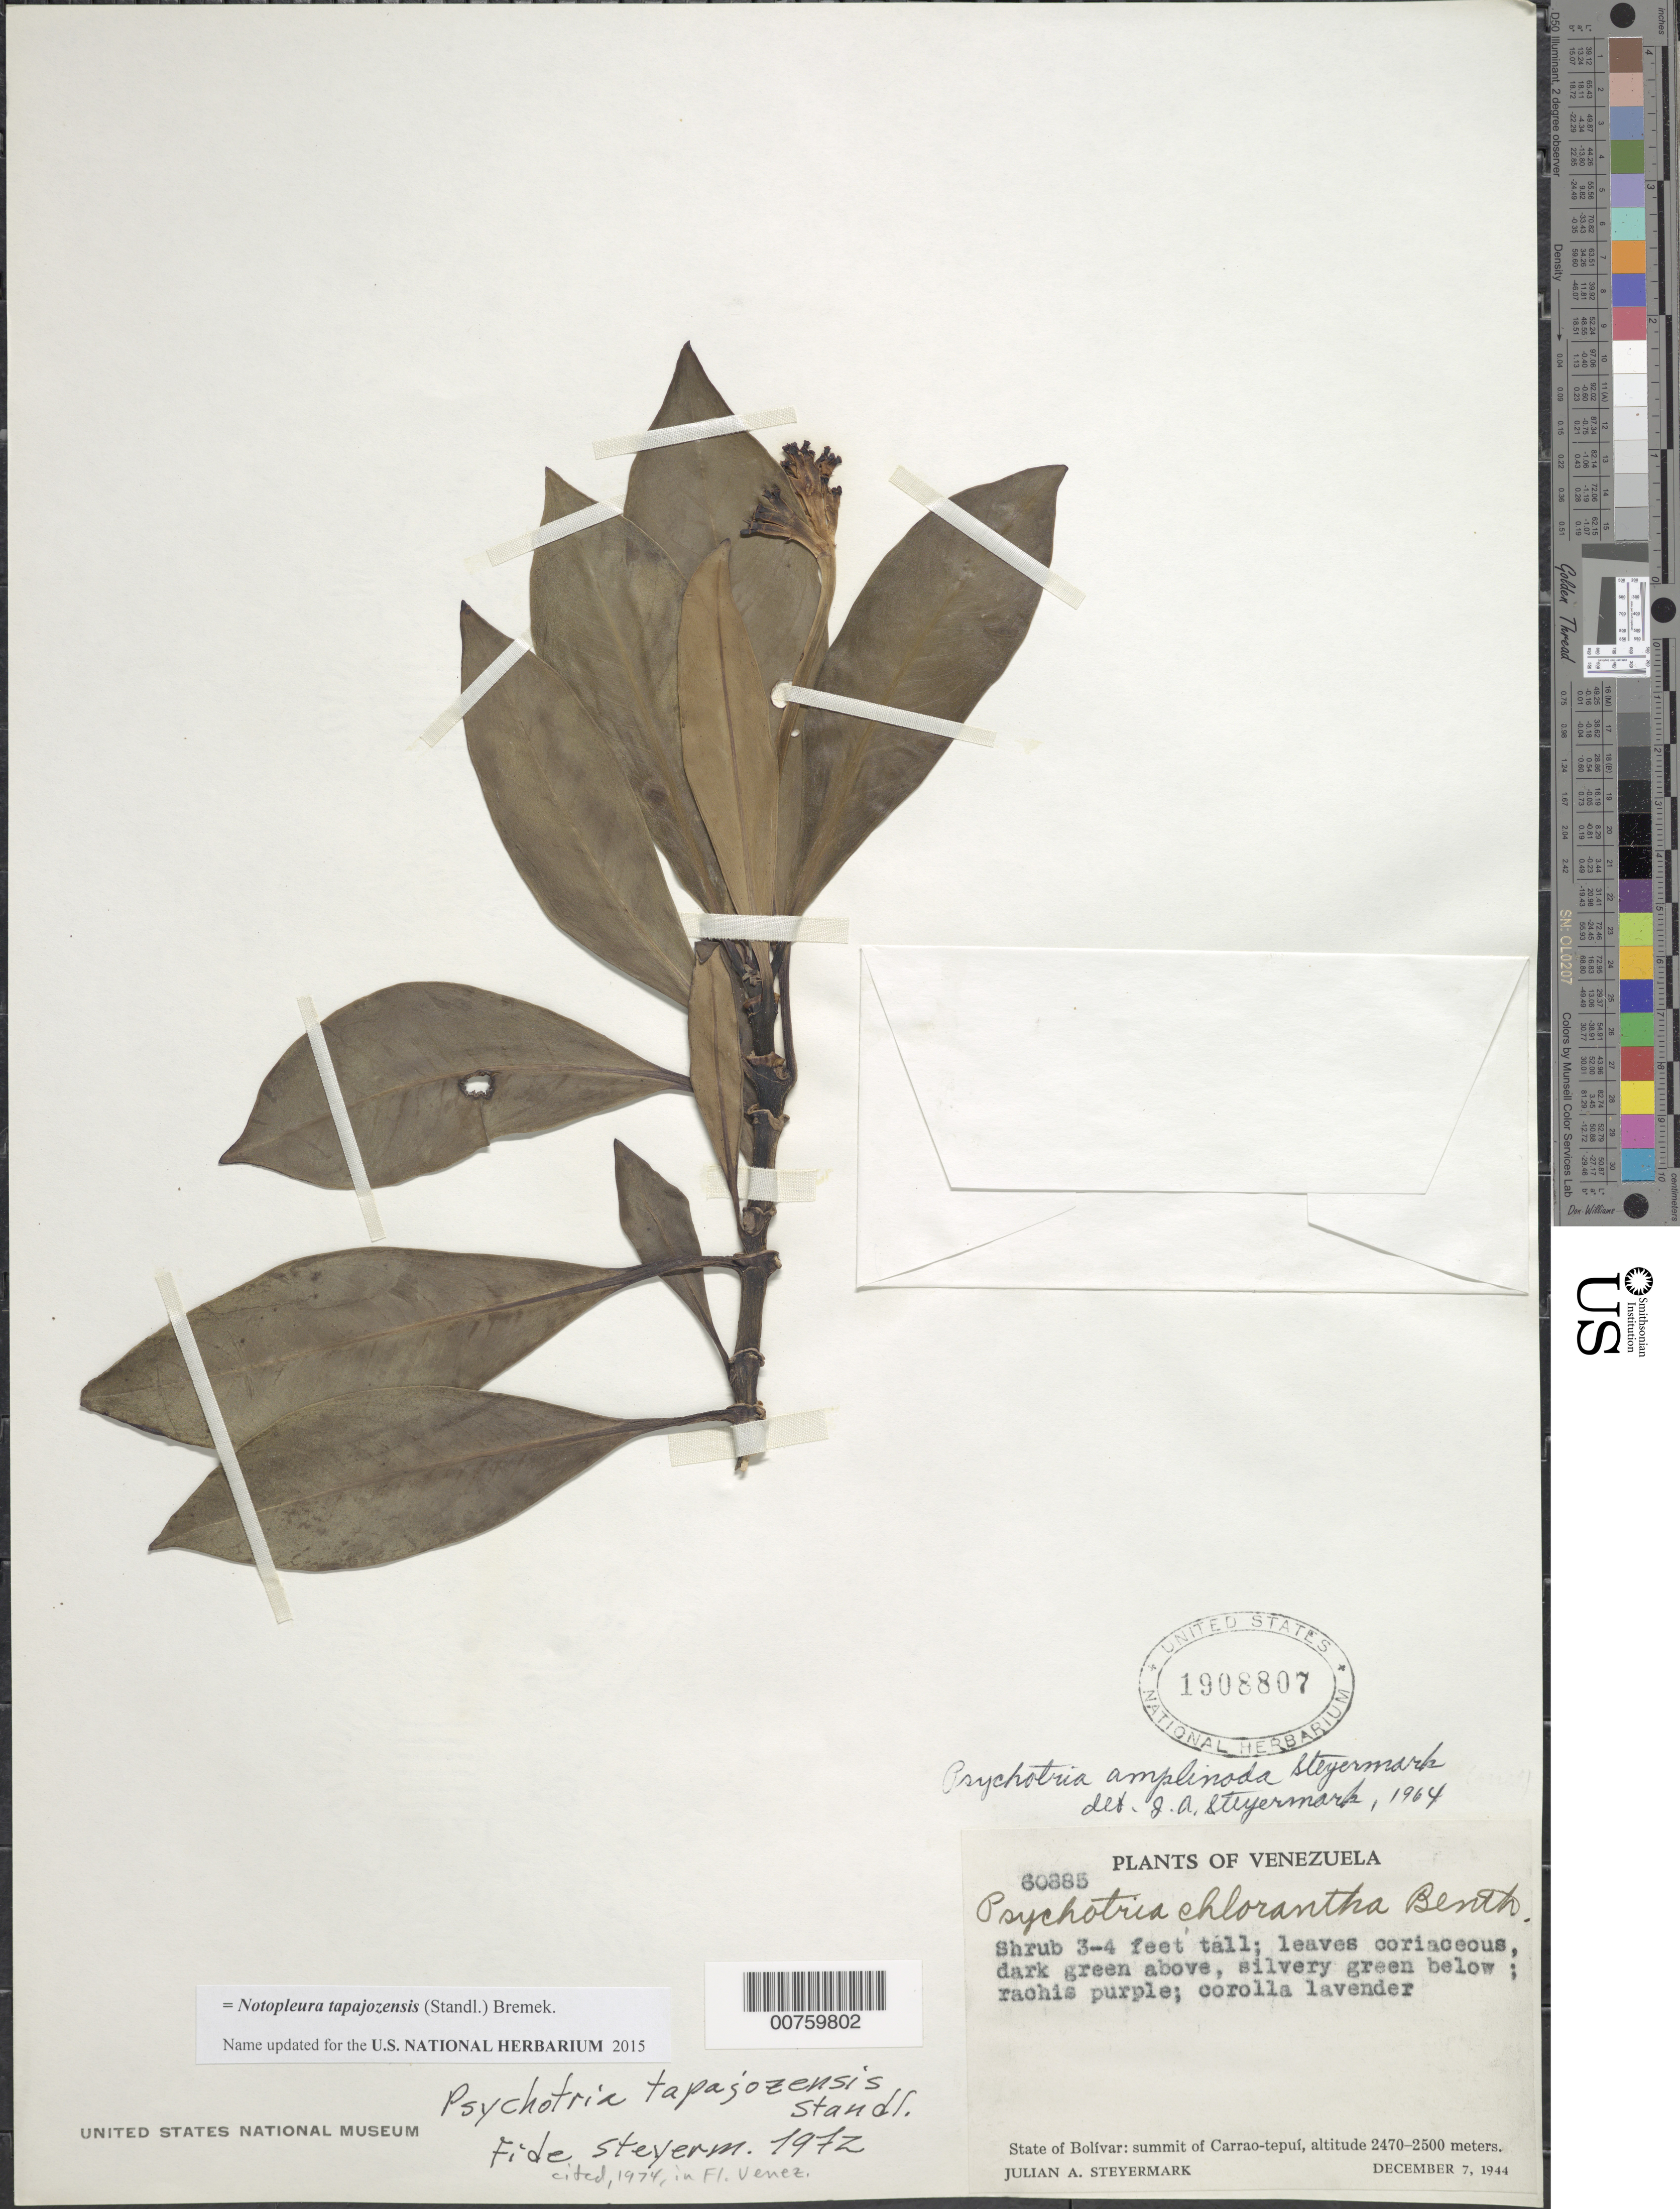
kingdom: Plantae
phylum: Tracheophyta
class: Magnoliopsida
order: Gentianales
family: Rubiaceae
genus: Psychotria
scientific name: Psychotria tapajozensis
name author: Standl.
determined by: Steyermark, Julian A., (VEN)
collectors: J. Steyermark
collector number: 60885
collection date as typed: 7-Dec-44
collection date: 1944-12-07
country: Venezuela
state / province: Bolívar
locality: Carrao-tepuí, summit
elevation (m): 2470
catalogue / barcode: US 1908807